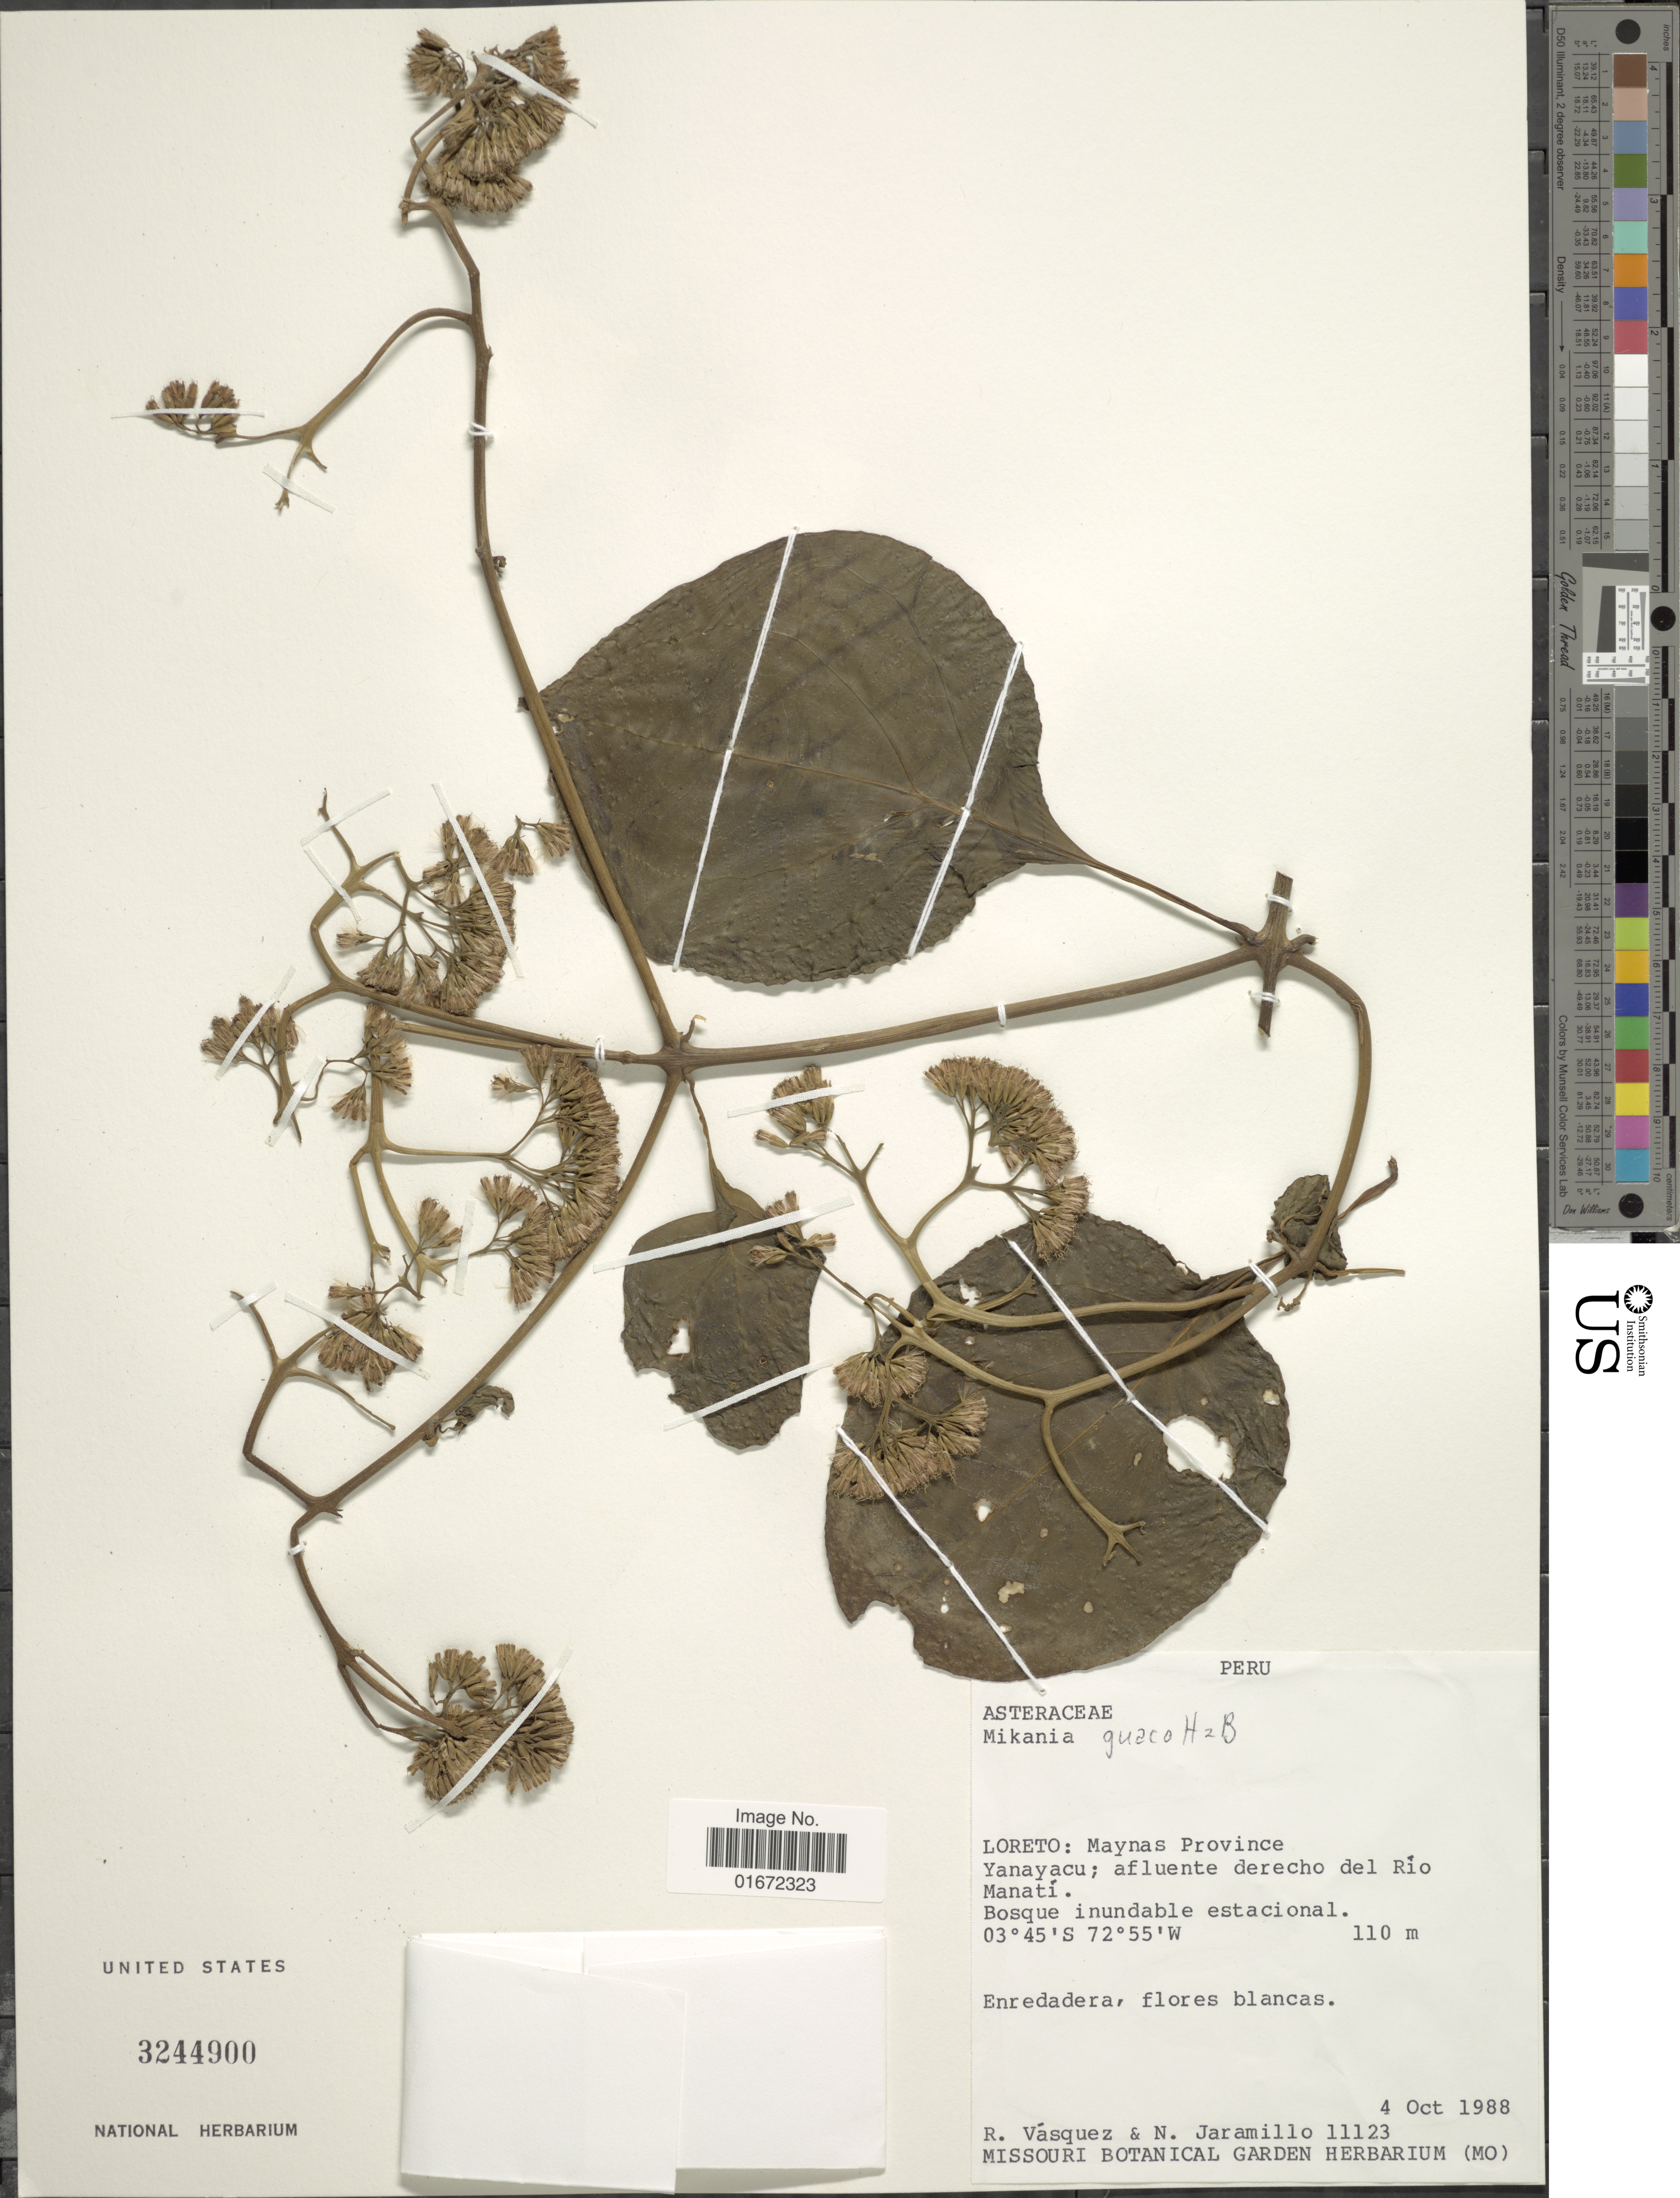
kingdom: Plantae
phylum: Tracheophyta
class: Magnoliopsida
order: Asterales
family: Asteraceae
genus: Mikania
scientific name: Mikania guaco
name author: Humb. & Bonpl.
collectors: R. Vásquez & N. Jaramillo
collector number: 11123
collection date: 1988-10-04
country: Peru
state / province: Loreto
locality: Loreto: Maynas Province. Yanayacu; afluente derecho del Rio Manatí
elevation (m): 110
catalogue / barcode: US 3244900